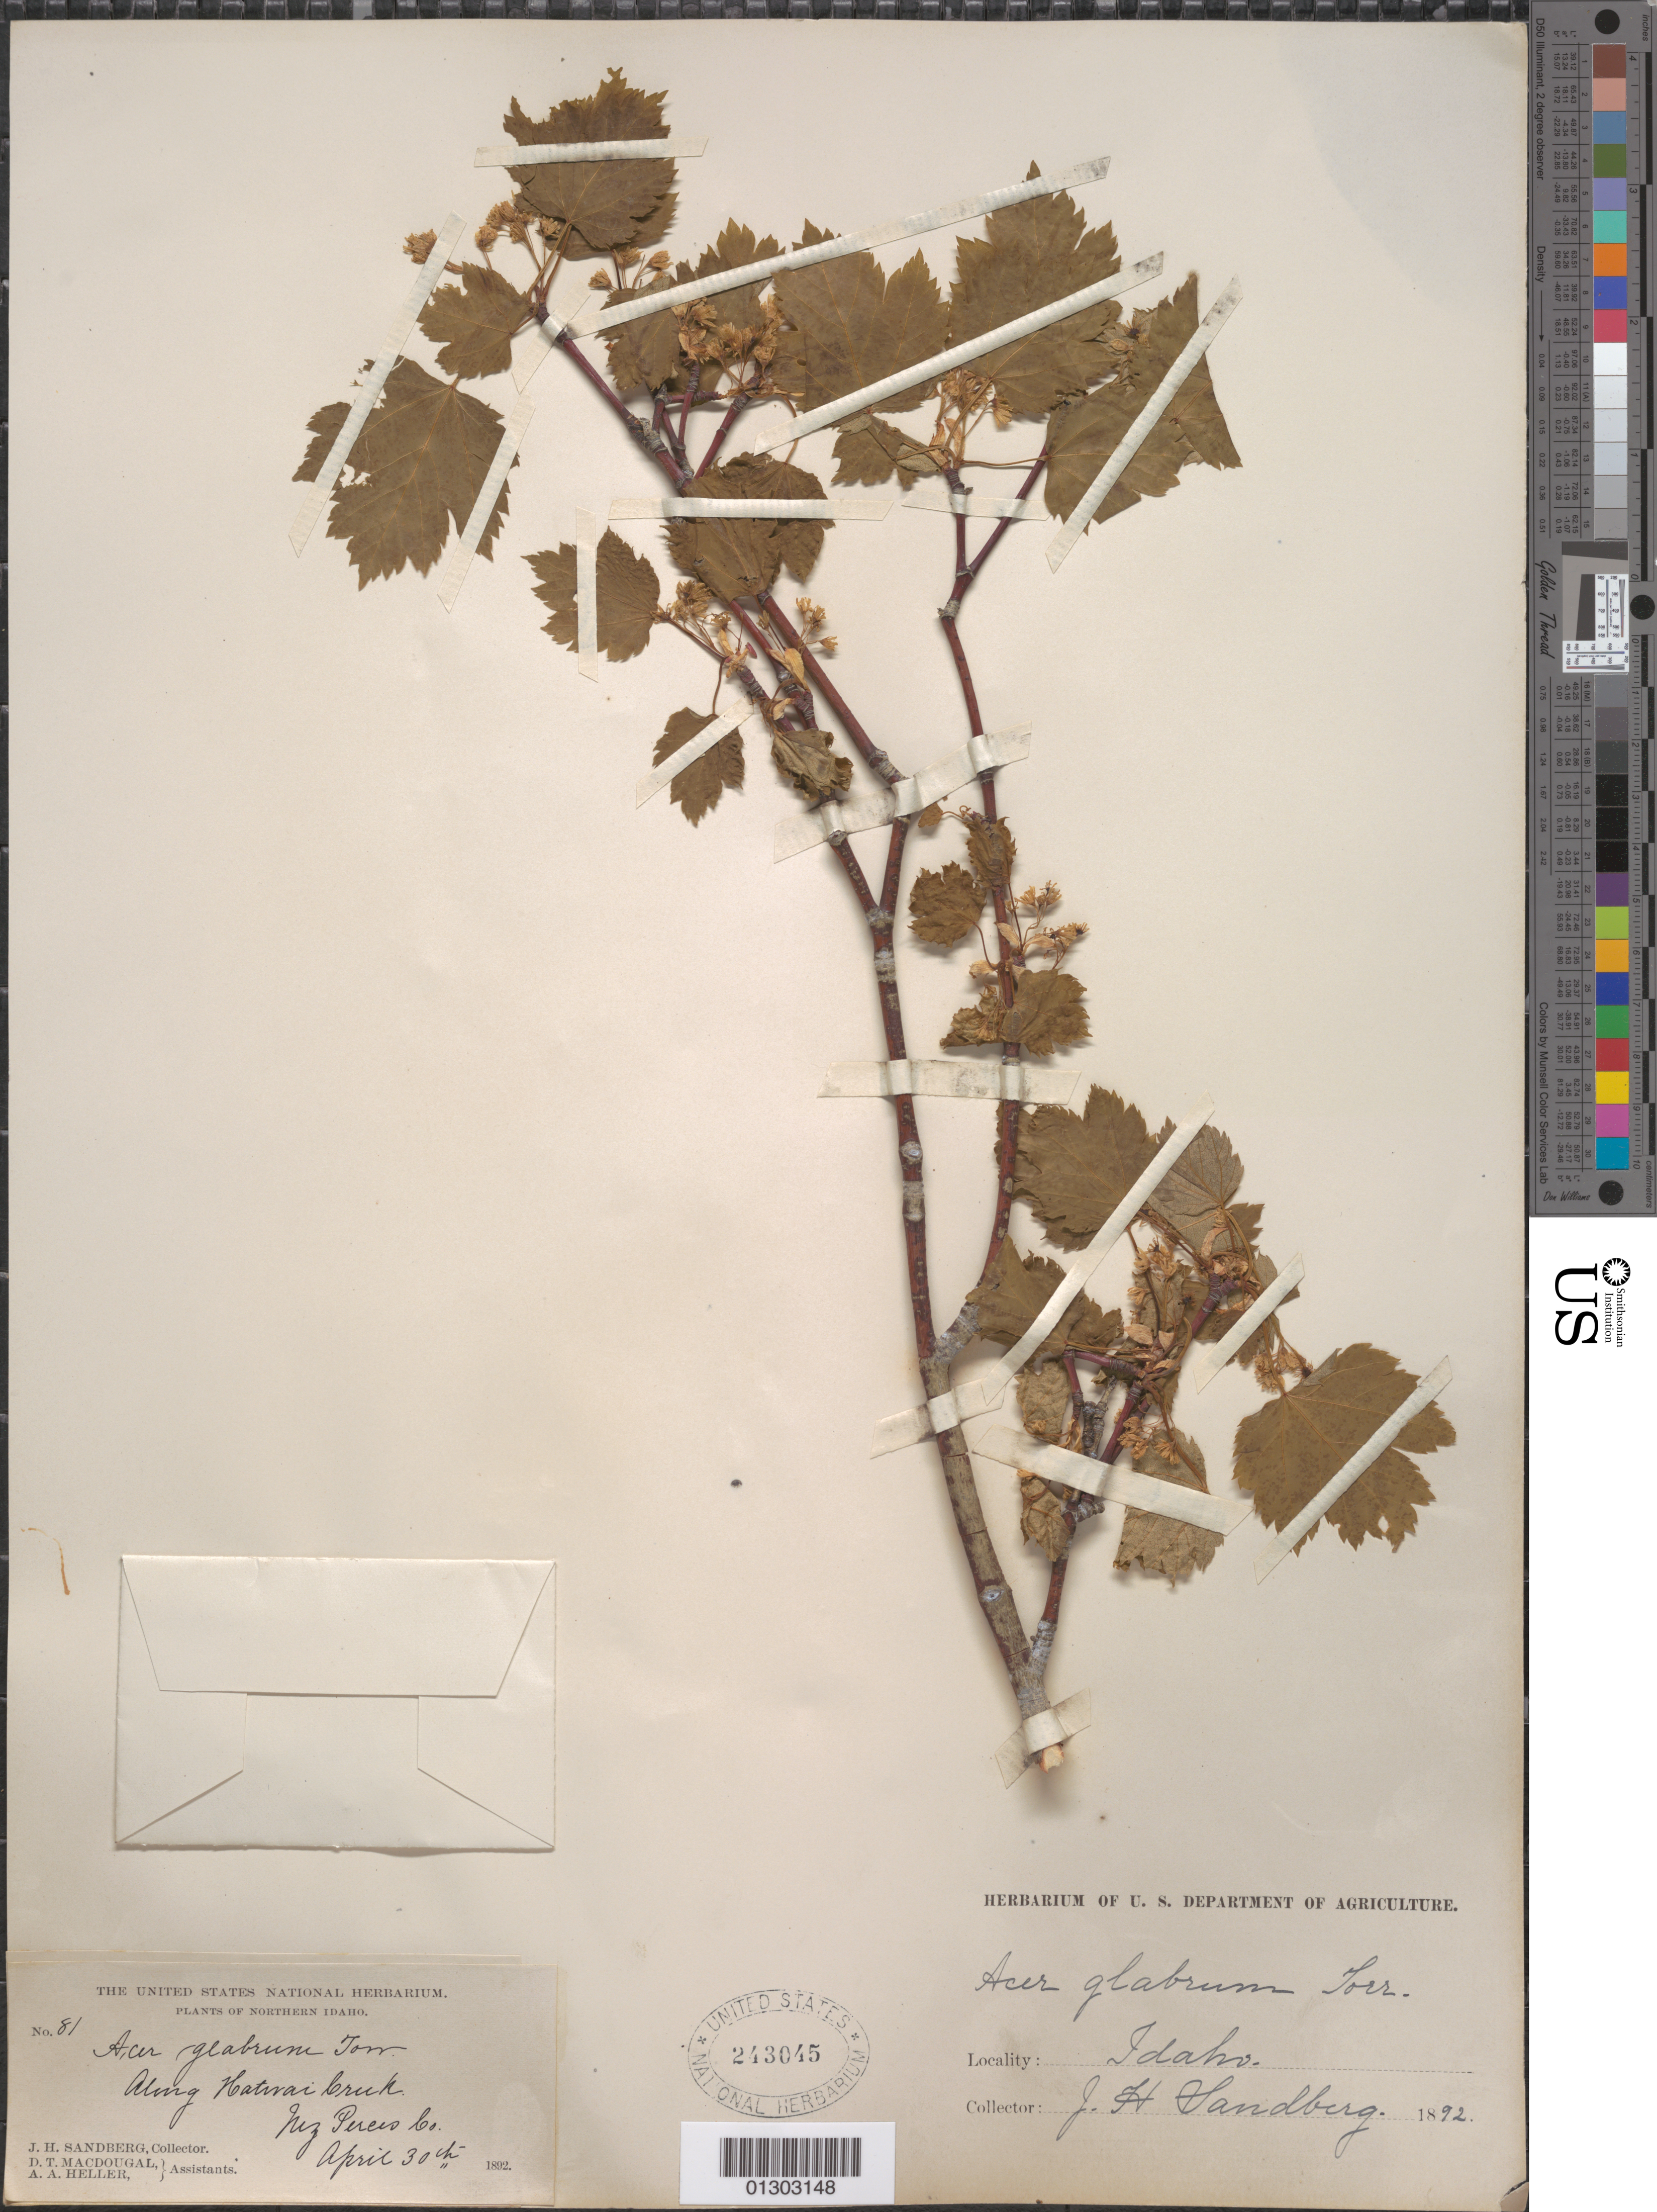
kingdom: Plantae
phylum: Tracheophyta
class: Magnoliopsida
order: Sapindales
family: Sapindaceae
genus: Acer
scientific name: Acer glabrum var. douglasii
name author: (Hook.) Dippel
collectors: J. H. Sandberg, D. T. MacDougal & A. A. Heller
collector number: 81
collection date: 1892-04-30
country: United States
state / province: Idaho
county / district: Nez Perce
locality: Nez Perce County, along Haterai Creek.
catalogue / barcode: US 243045